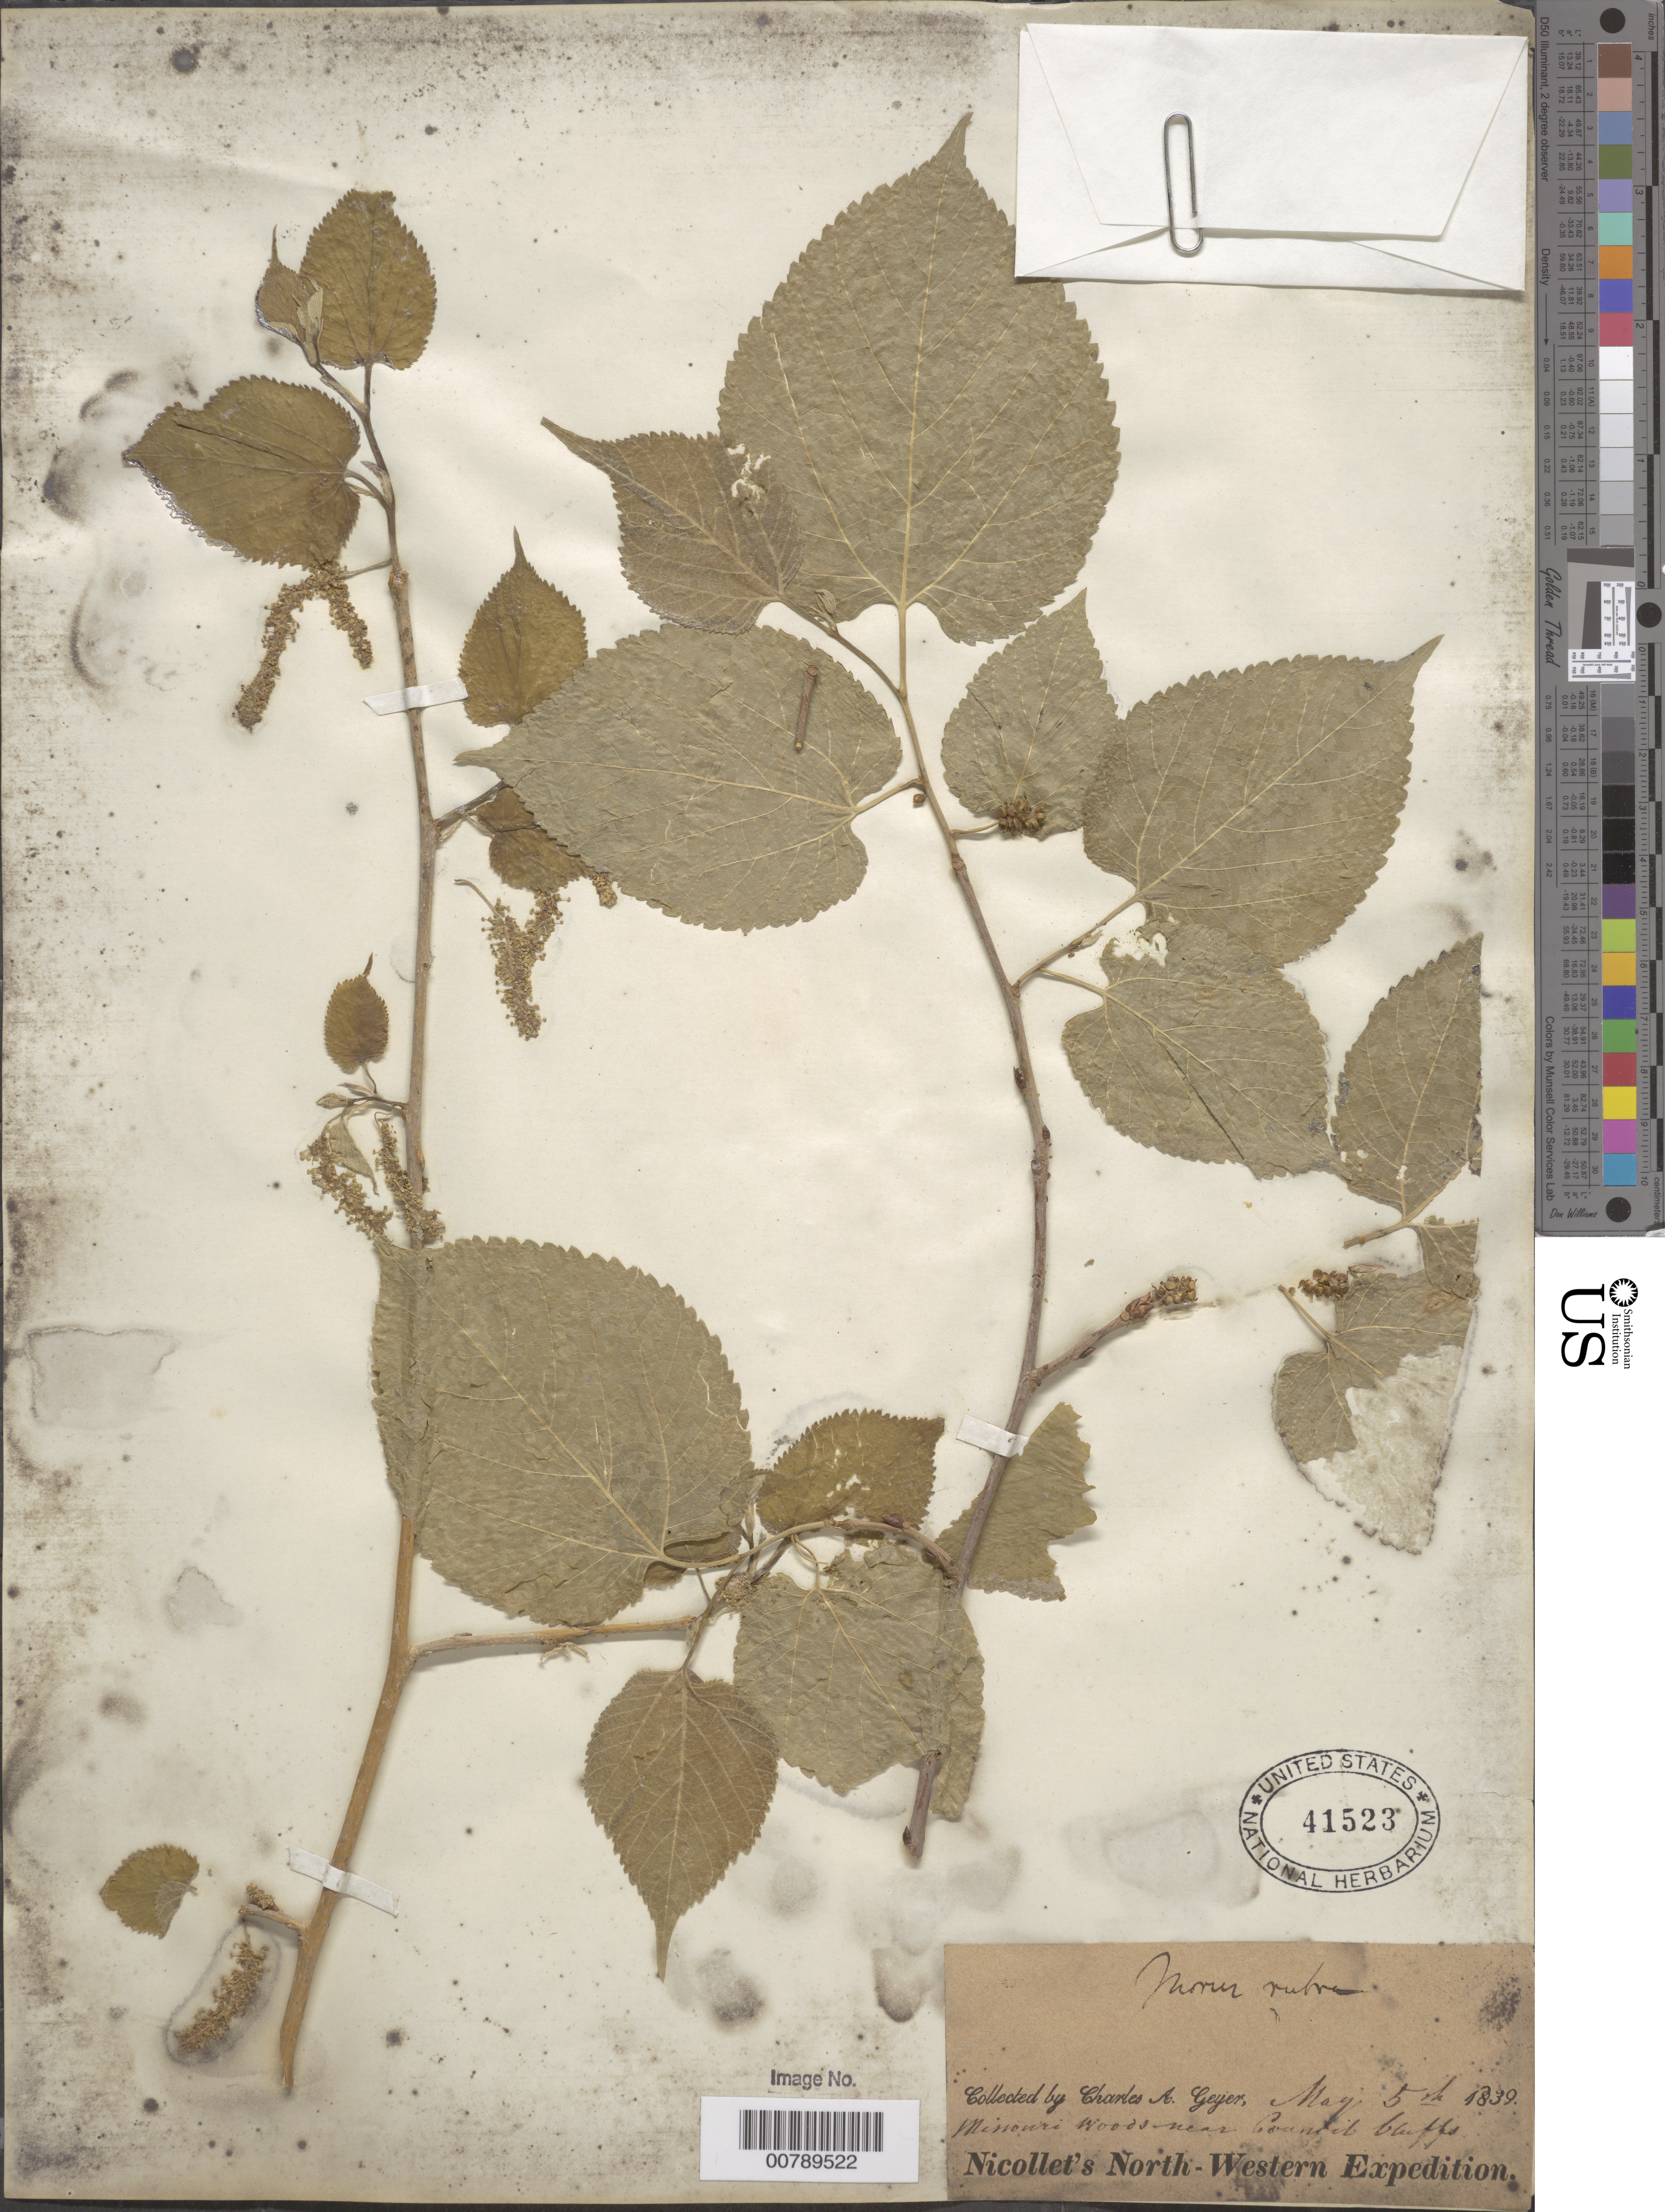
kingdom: Plantae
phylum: Tracheophyta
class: Magnoliopsida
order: Rosales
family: Moraceae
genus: Morus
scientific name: Morus rubra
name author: L.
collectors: C. A. Geyer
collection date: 1839-05-05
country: United States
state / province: Missouri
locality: Near Council bluffs.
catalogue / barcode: US 41523